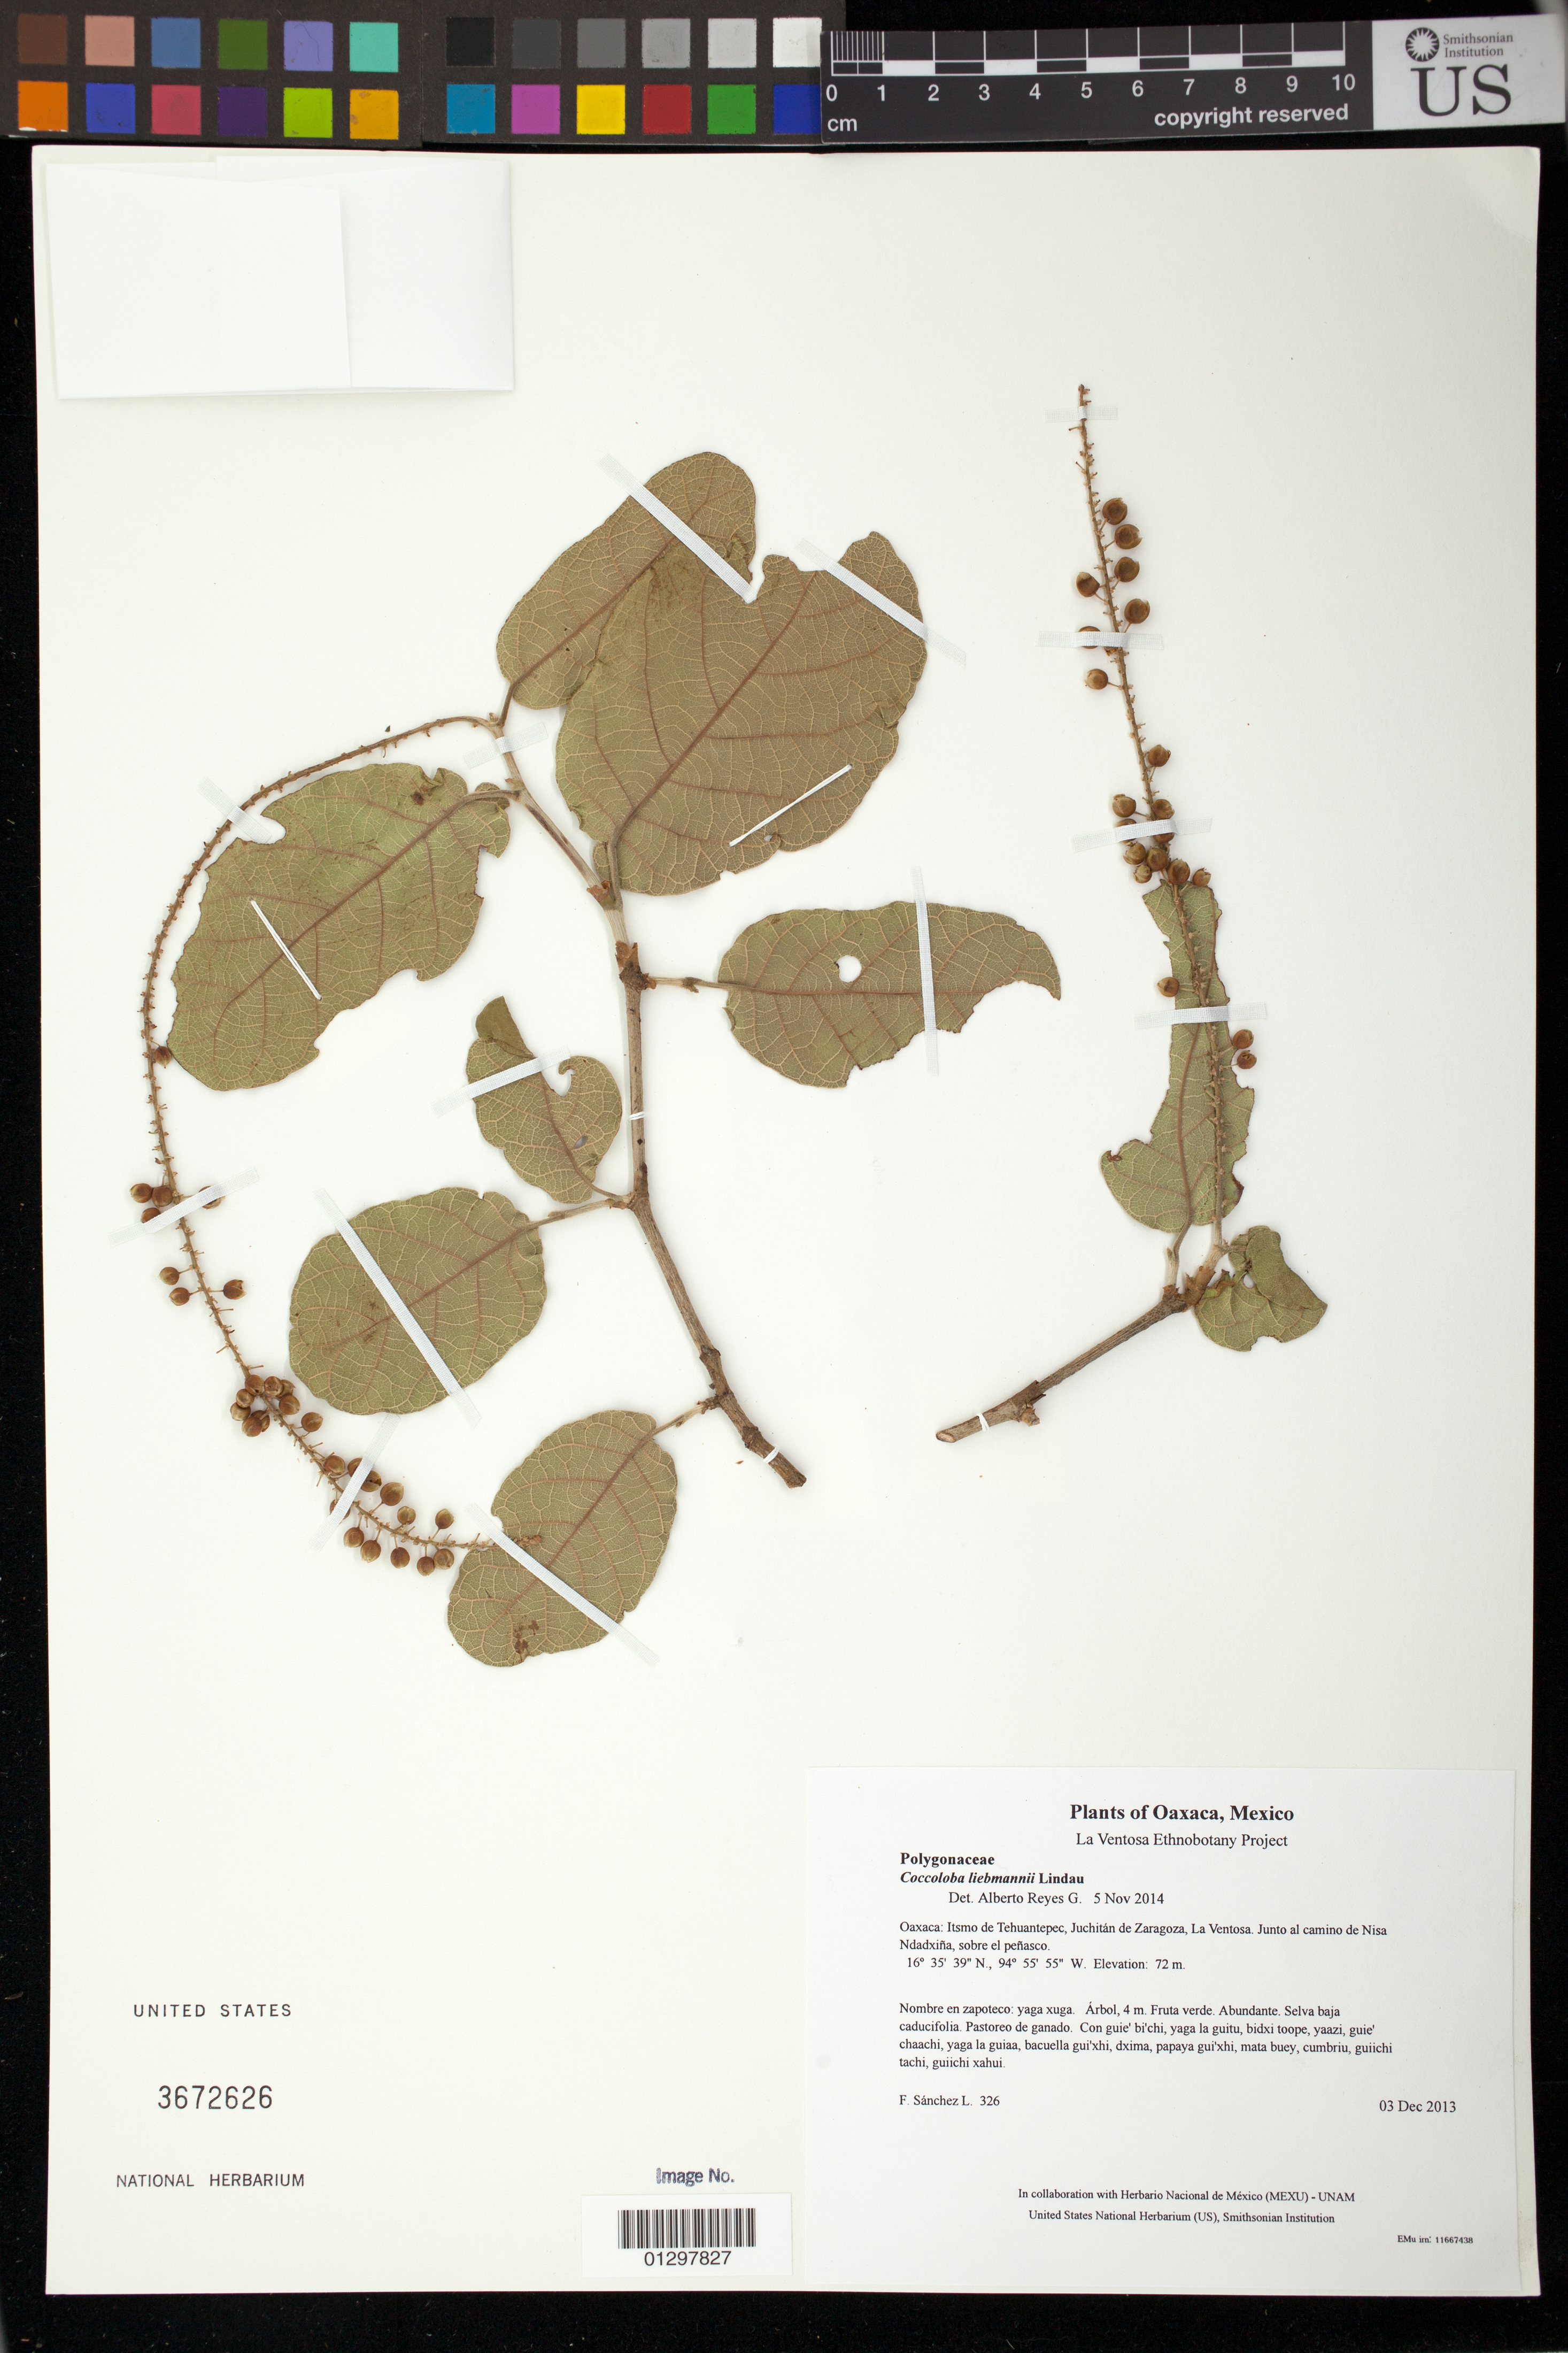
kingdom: Plantae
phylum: Tracheophyta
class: Magnoliopsida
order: Caryophyllales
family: Polygonaceae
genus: Coccoloba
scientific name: Coccoloba liebmannii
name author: Lindau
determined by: Reyes García, A.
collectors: F. Sánchez L.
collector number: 326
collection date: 2013-12-03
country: Mexico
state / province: Oaxaca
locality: Itsmo de Tehuantepec, Juchitán de Zaragoza, La Ventosa. Junto al camino de Nisa Ndadxiña, sobre el peñasco.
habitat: Selva baja caducifolia. Pastoreo de ganado.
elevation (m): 72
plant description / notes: JEBOT, MEXU, SERO, US; Yaga. 4 m. Cuaananaxhi naga'. Stale.; carnero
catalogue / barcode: US 3672626